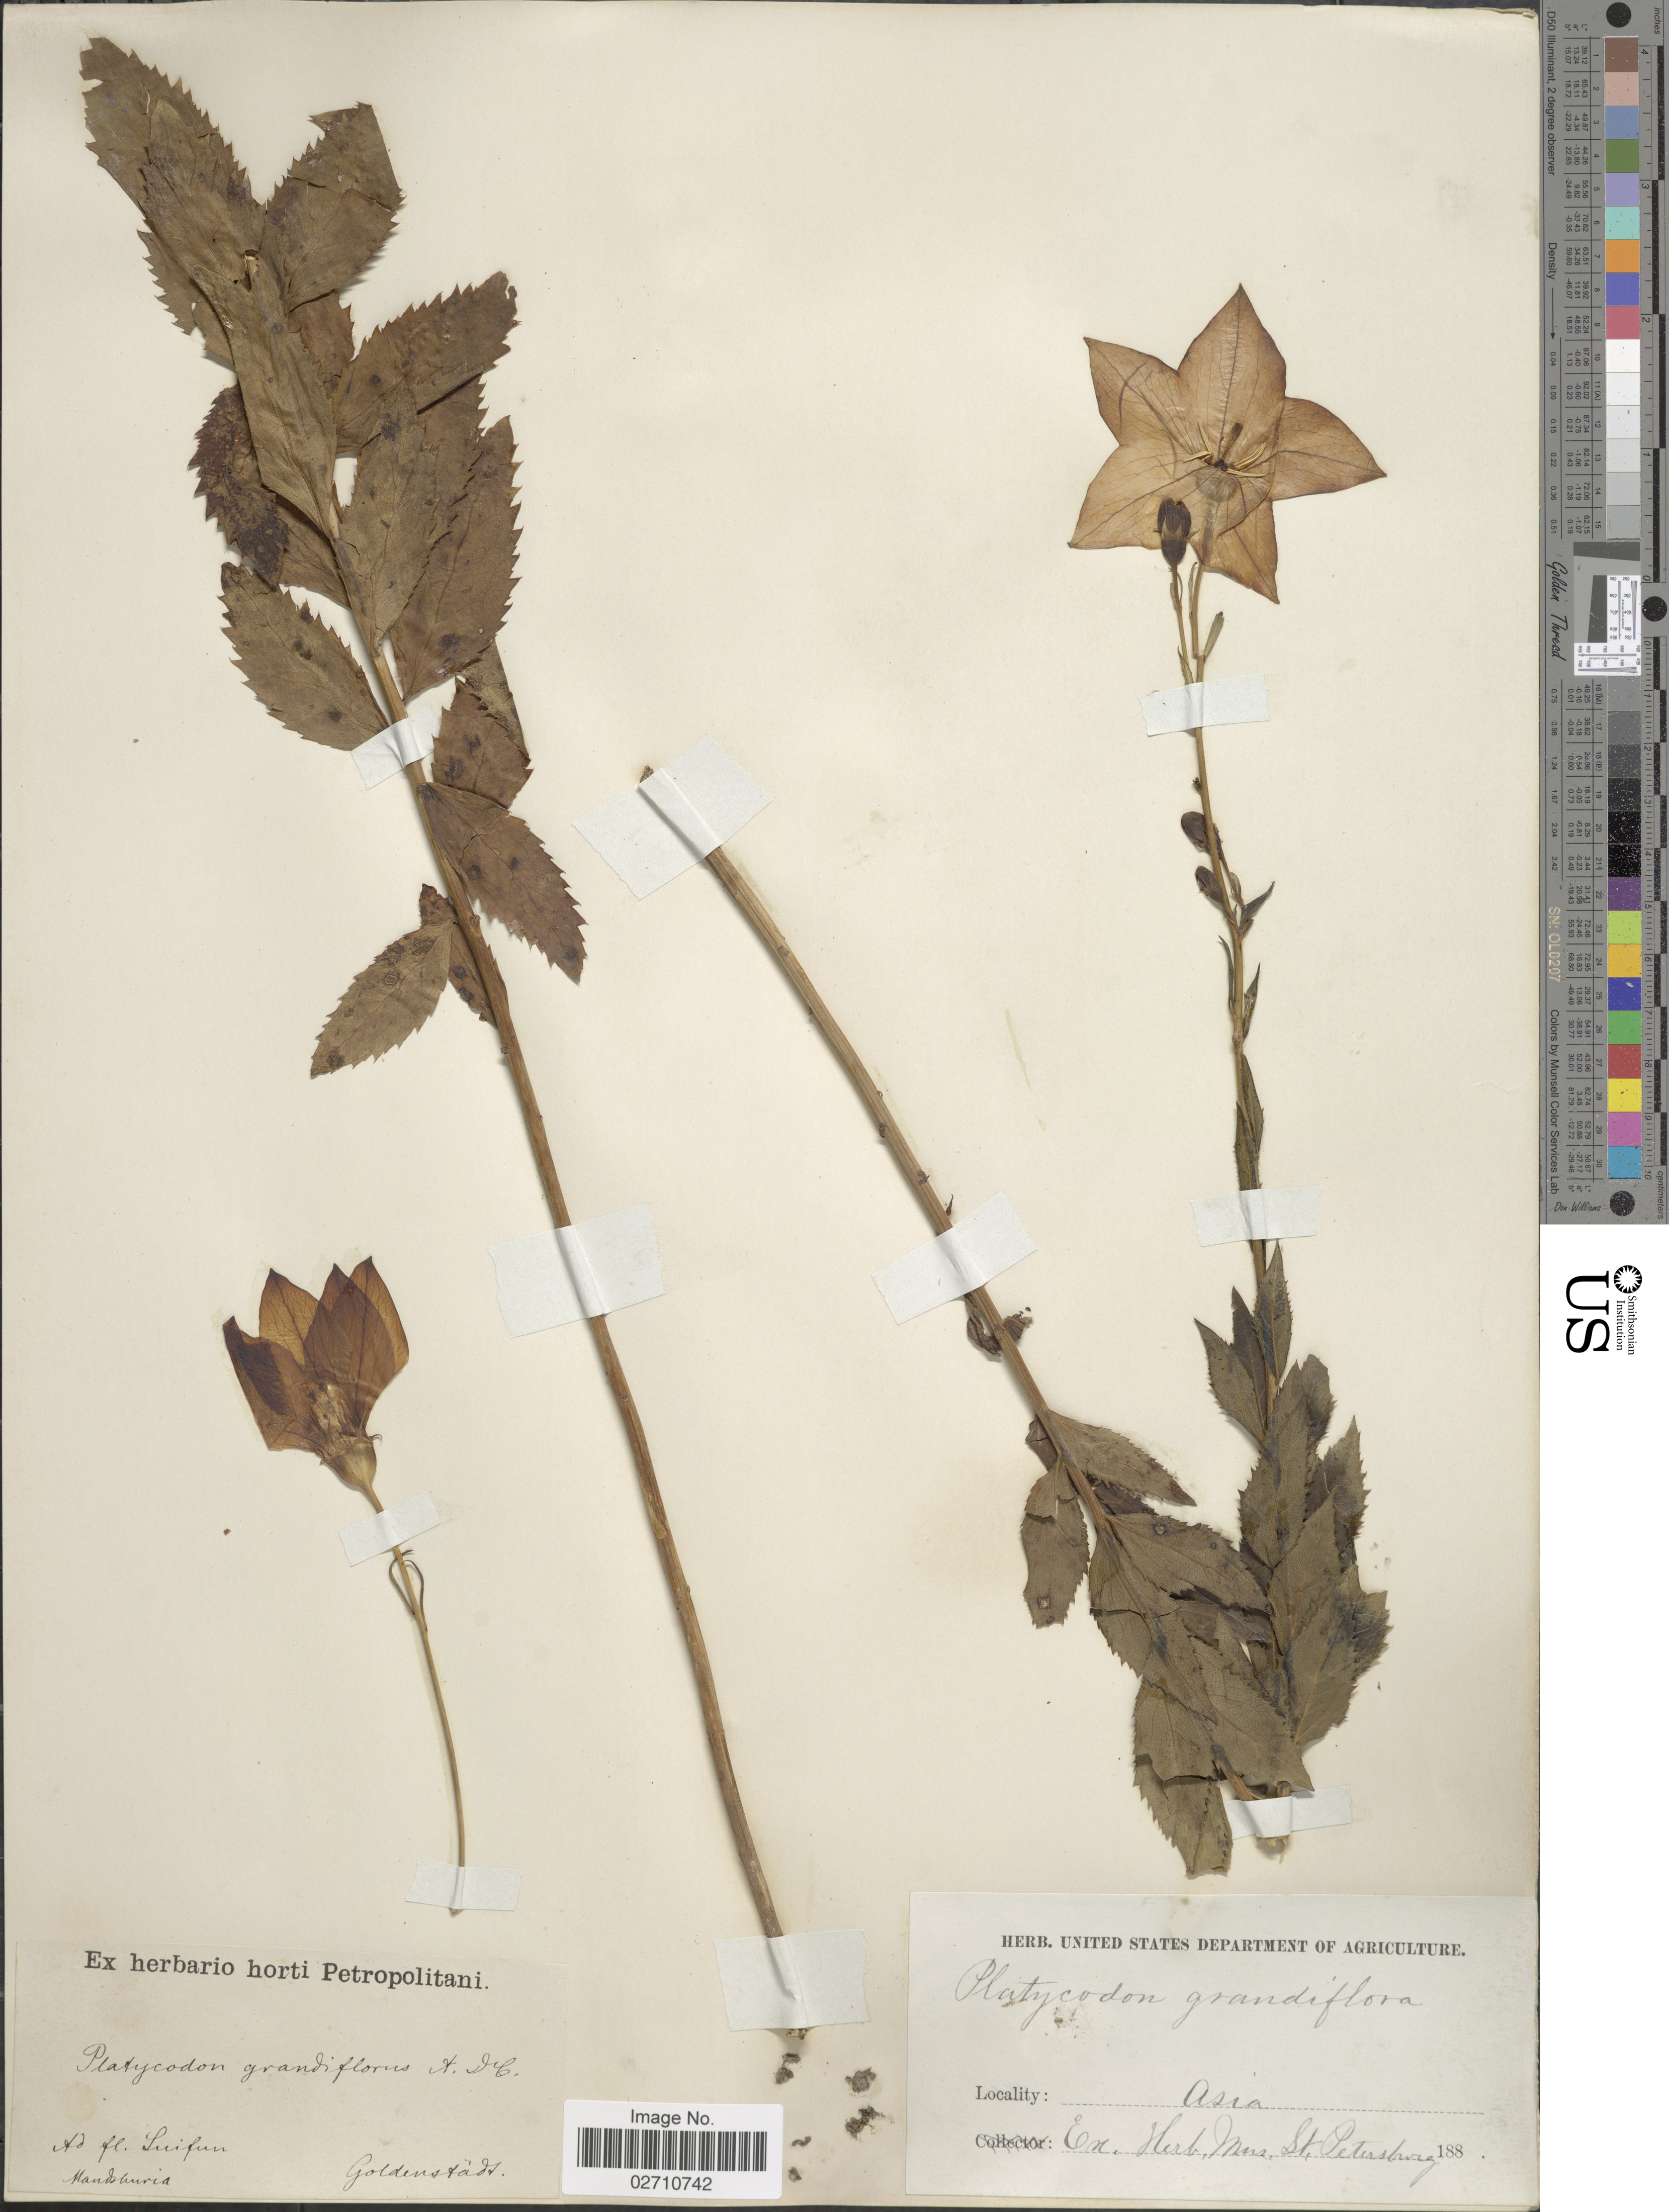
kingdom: Plantae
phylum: Tracheophyta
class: Magnoliopsida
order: Asterales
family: Campanulaceae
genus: Platycodon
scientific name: Platycodon grandiflorus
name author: (Jacq.) A. DC.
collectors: ex herb. horti Petropolitani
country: Germany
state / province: Mecklenburg-Vorpommern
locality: Goldenstädt